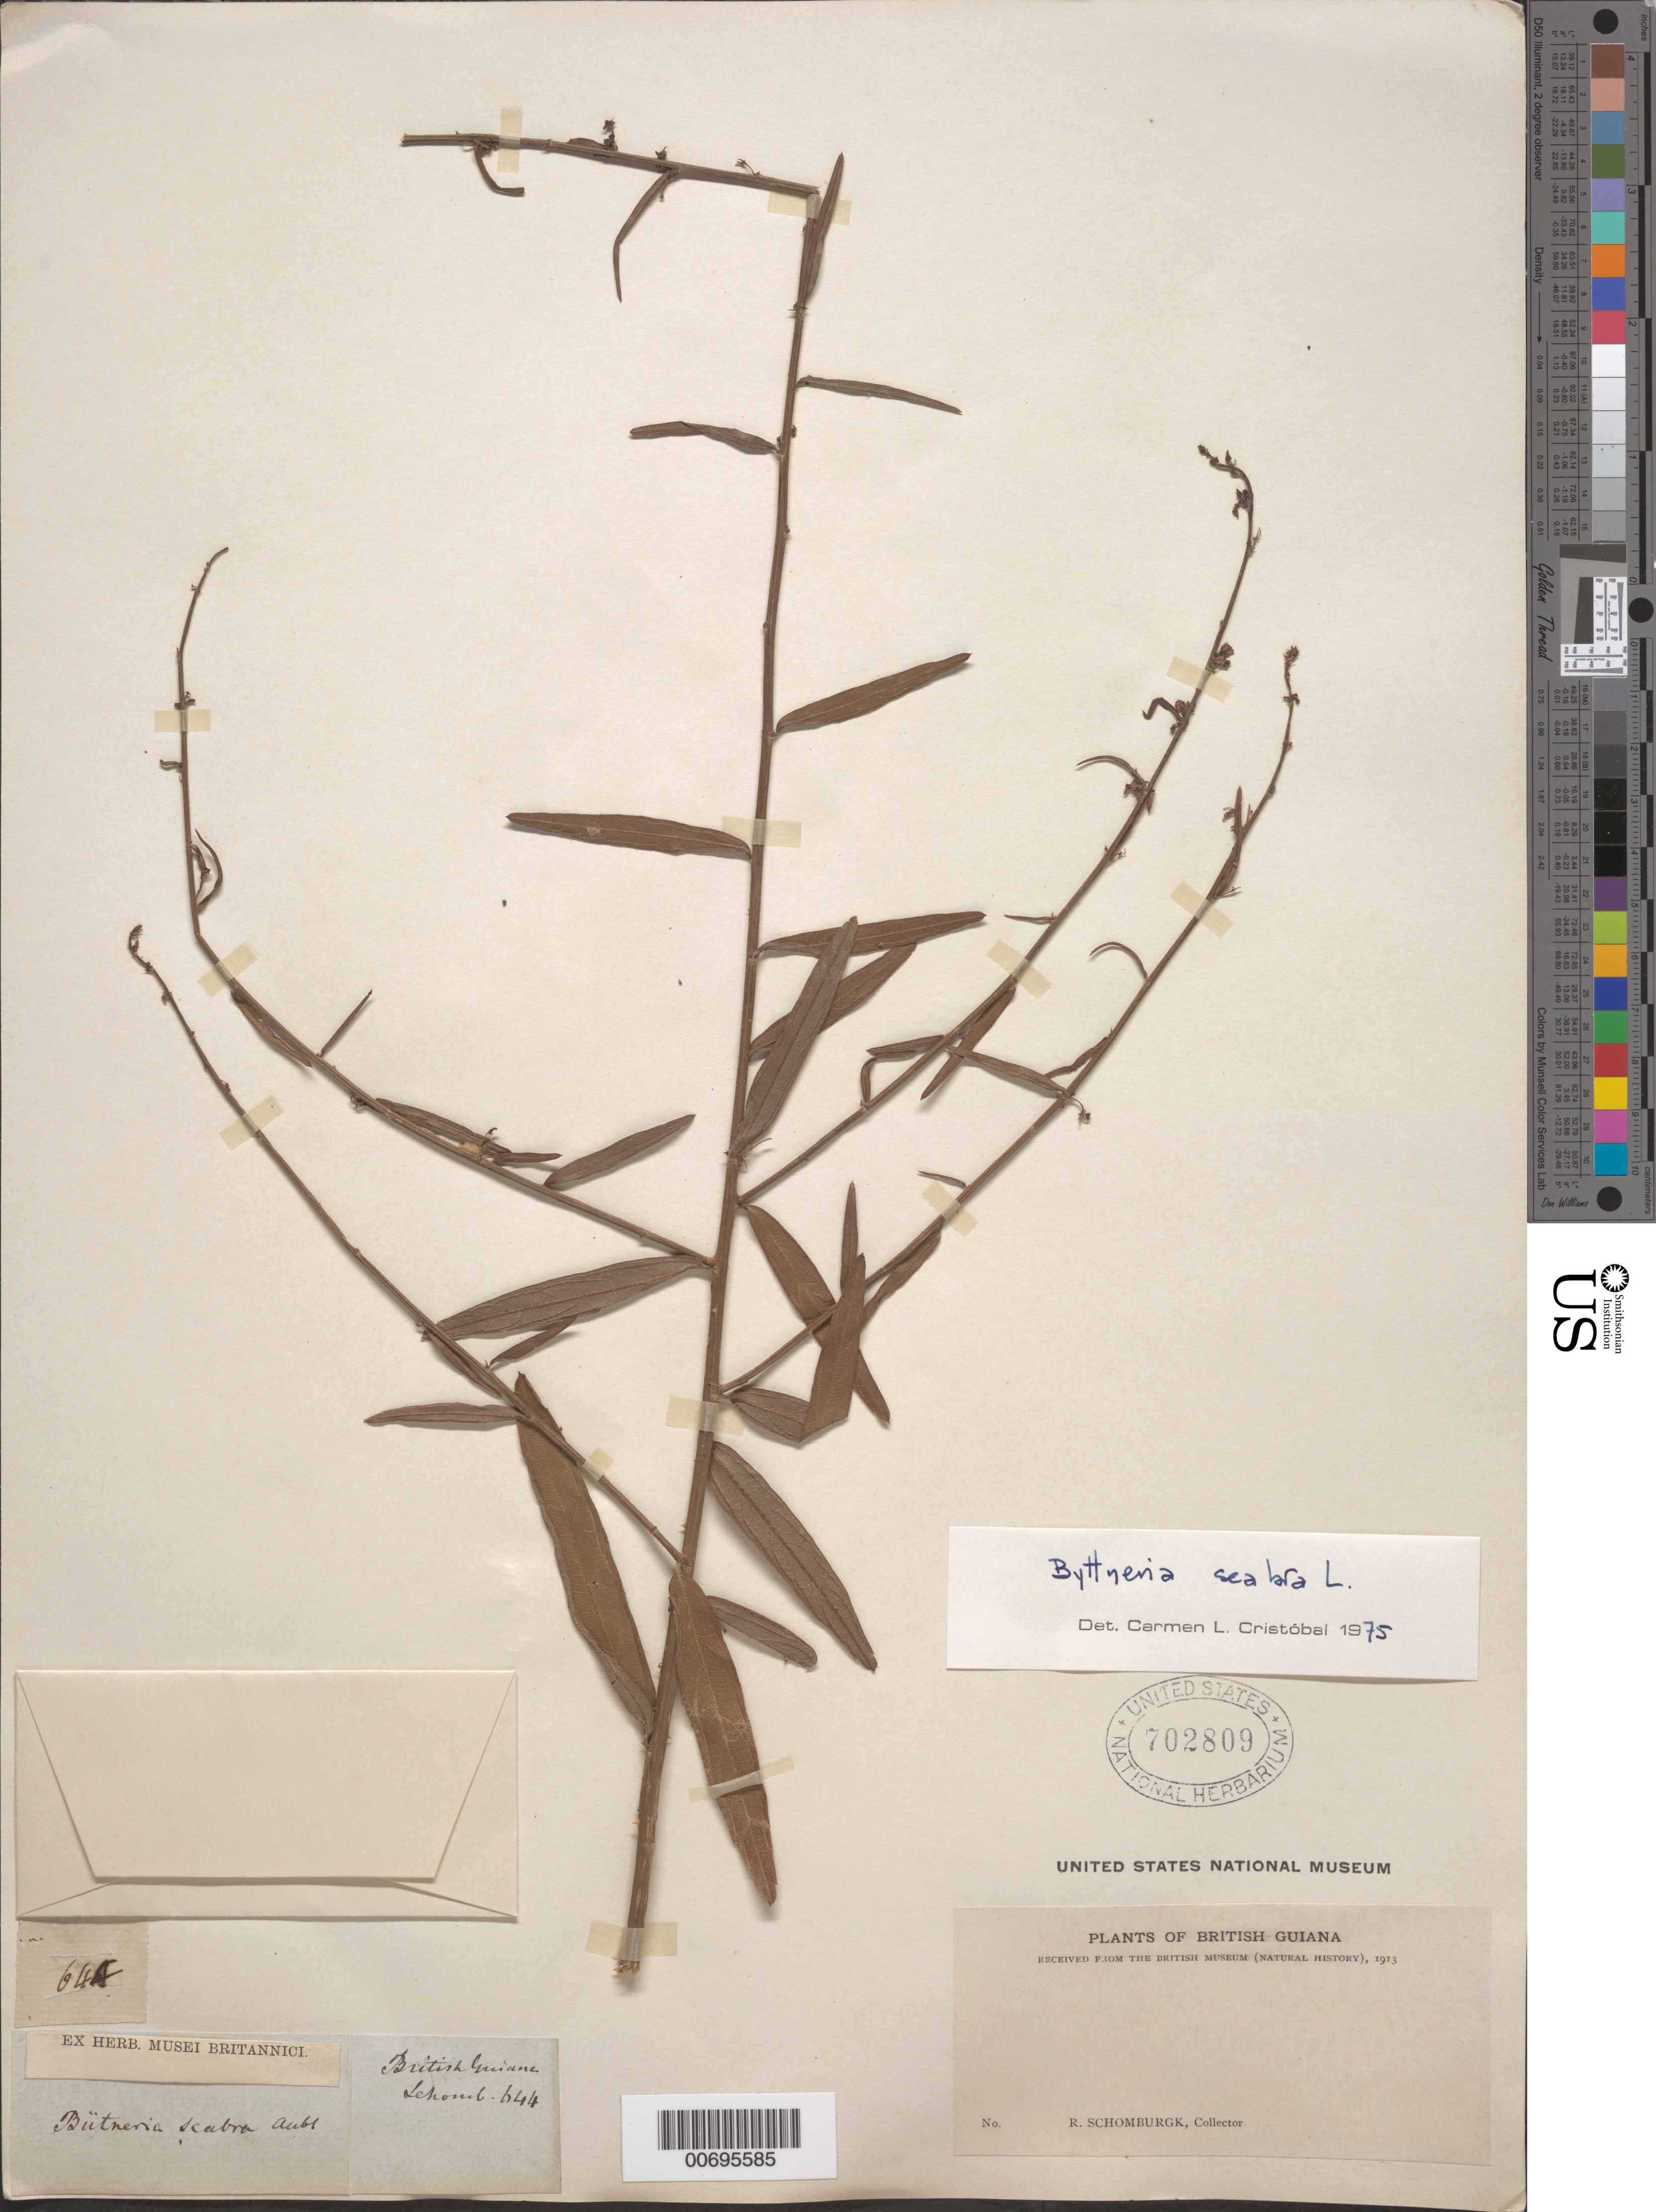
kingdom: Plantae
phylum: Tracheophyta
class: Magnoliopsida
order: Malvales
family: Malvaceae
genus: Byttneria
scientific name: Byttneria scabra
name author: L.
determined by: Cristóbal, C.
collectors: -- Schomburgk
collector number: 644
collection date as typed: Rec'd 1913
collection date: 1913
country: Guyana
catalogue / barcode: US 702809